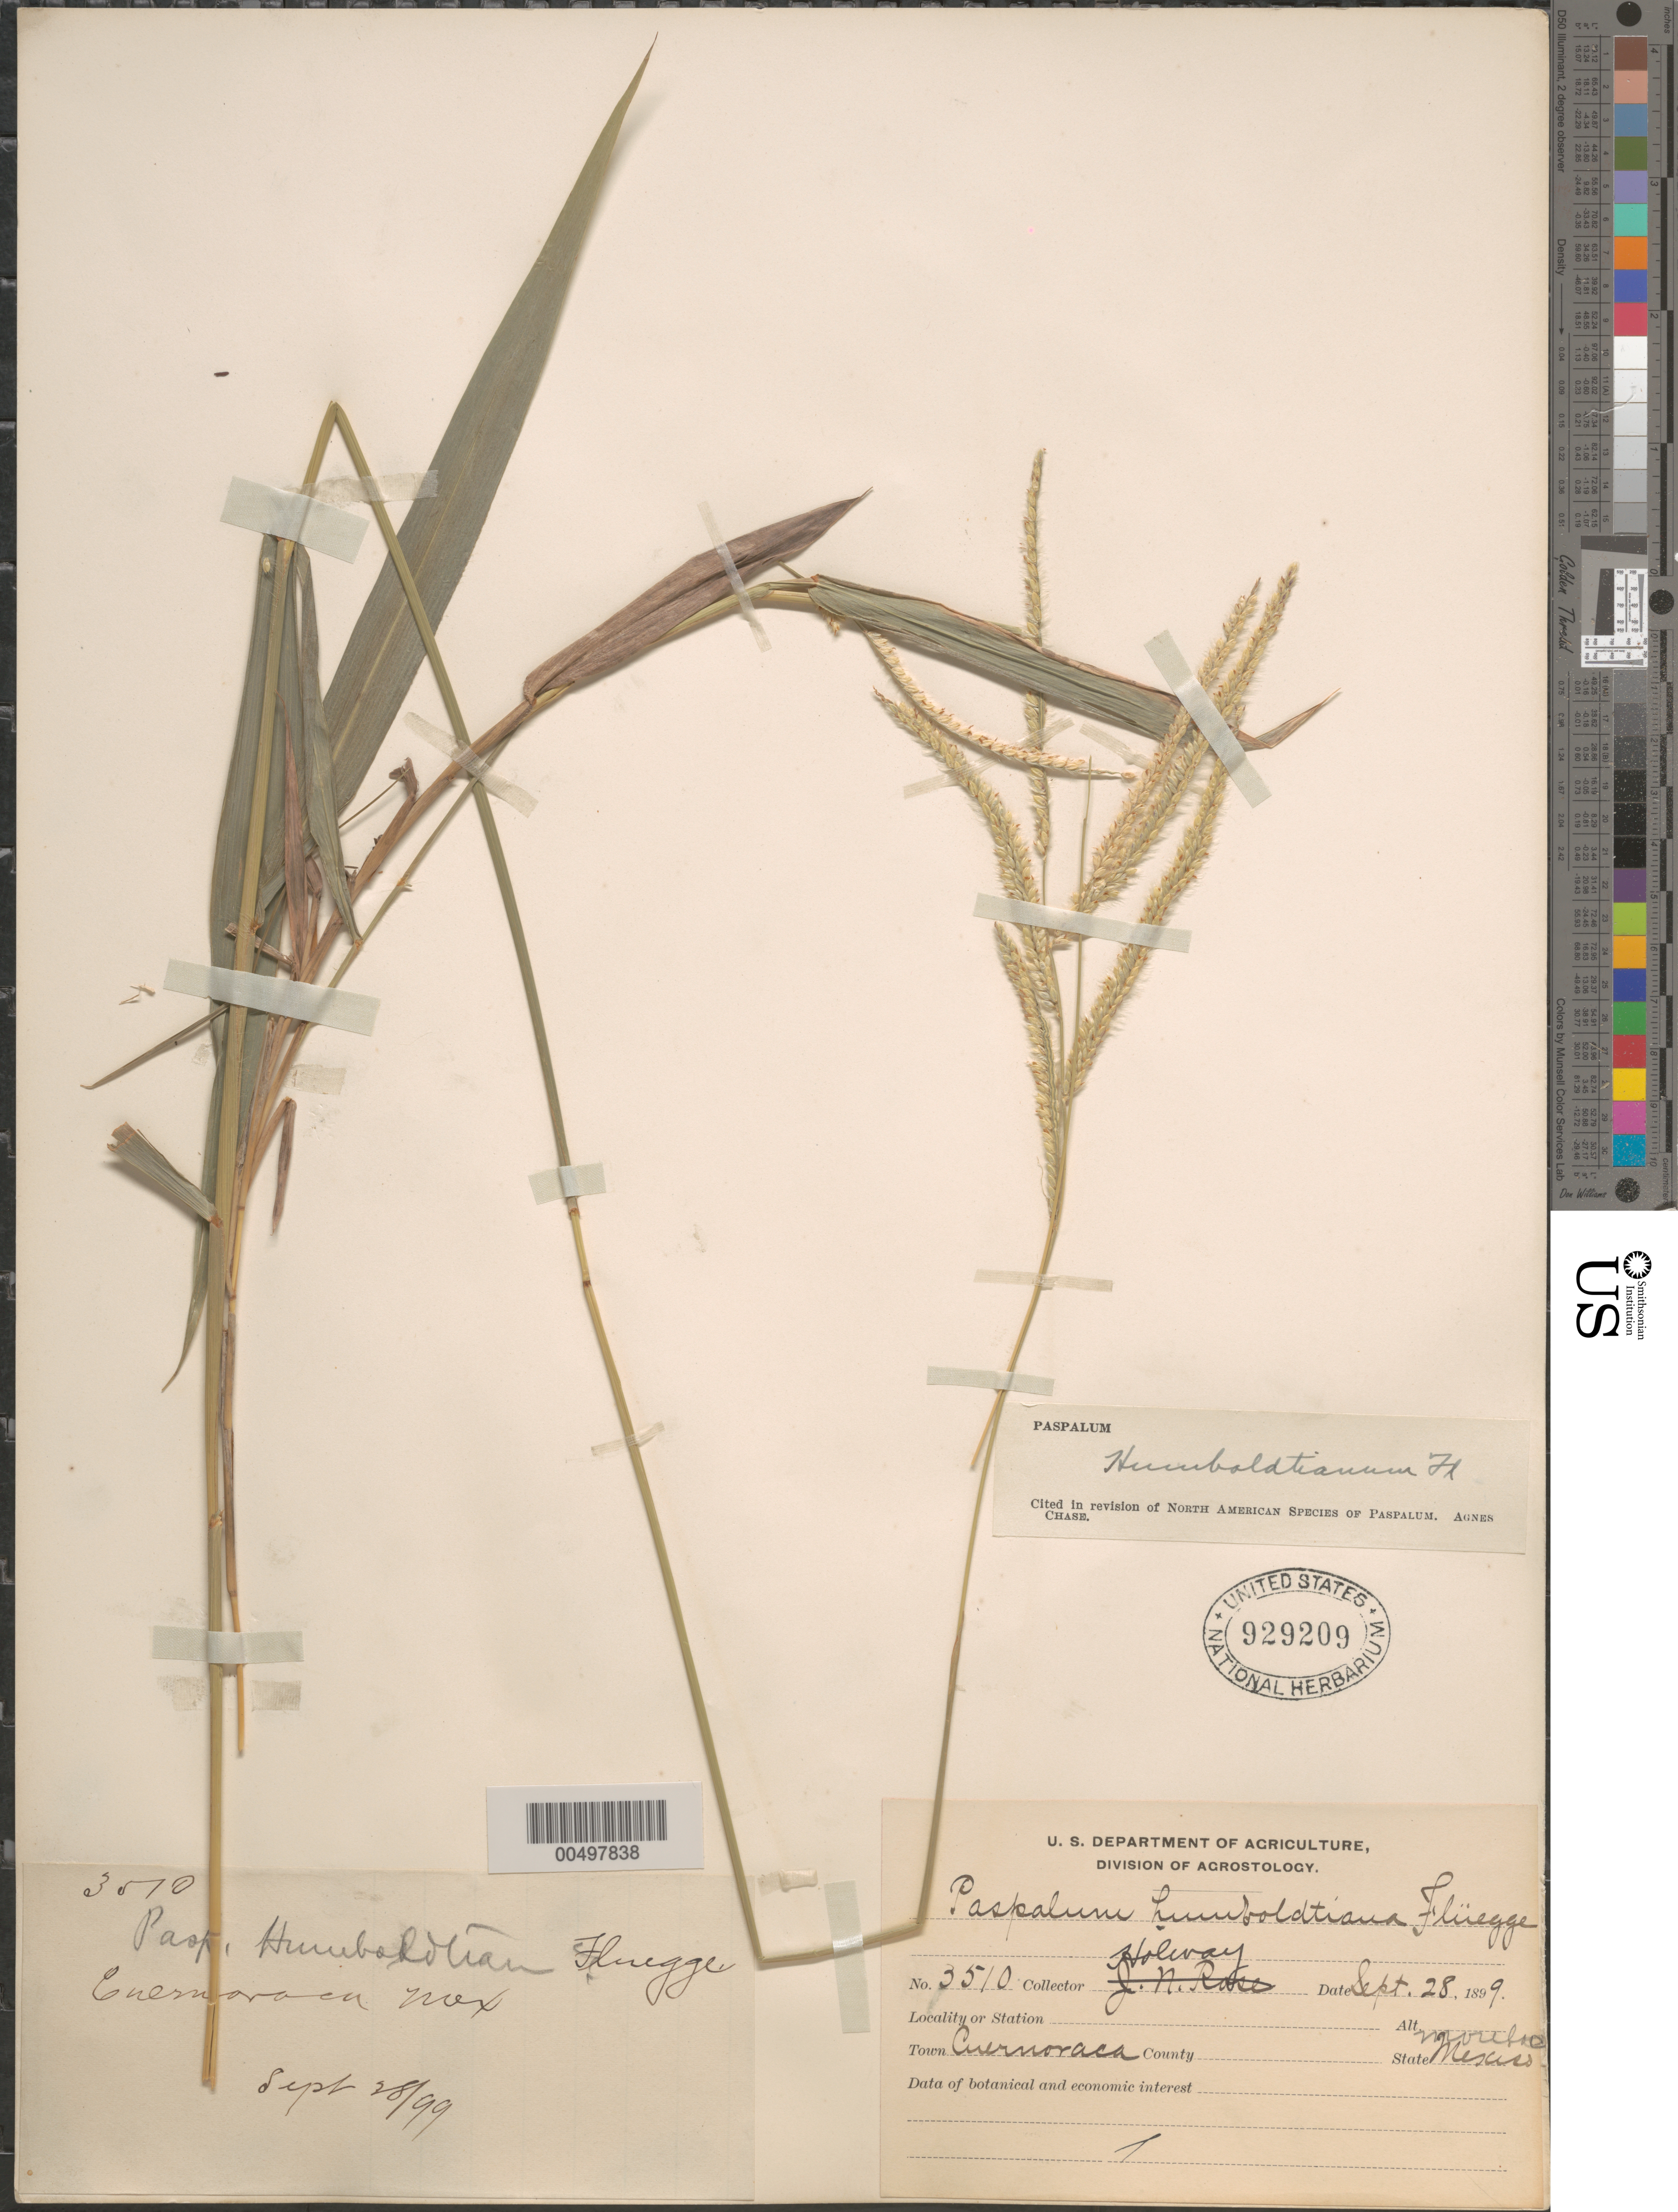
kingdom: Plantae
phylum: Tracheophyta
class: Liliopsida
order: Poales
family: Poaceae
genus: Paspalum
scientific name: Paspalum humboldtianum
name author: Flüggé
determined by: Chase, [M.] Agnes, (US)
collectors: -- Holway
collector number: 3510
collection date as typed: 28 Sep 1899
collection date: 1899-09-28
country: Mexico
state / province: Morelos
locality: Cuernavaca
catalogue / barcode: US 929209